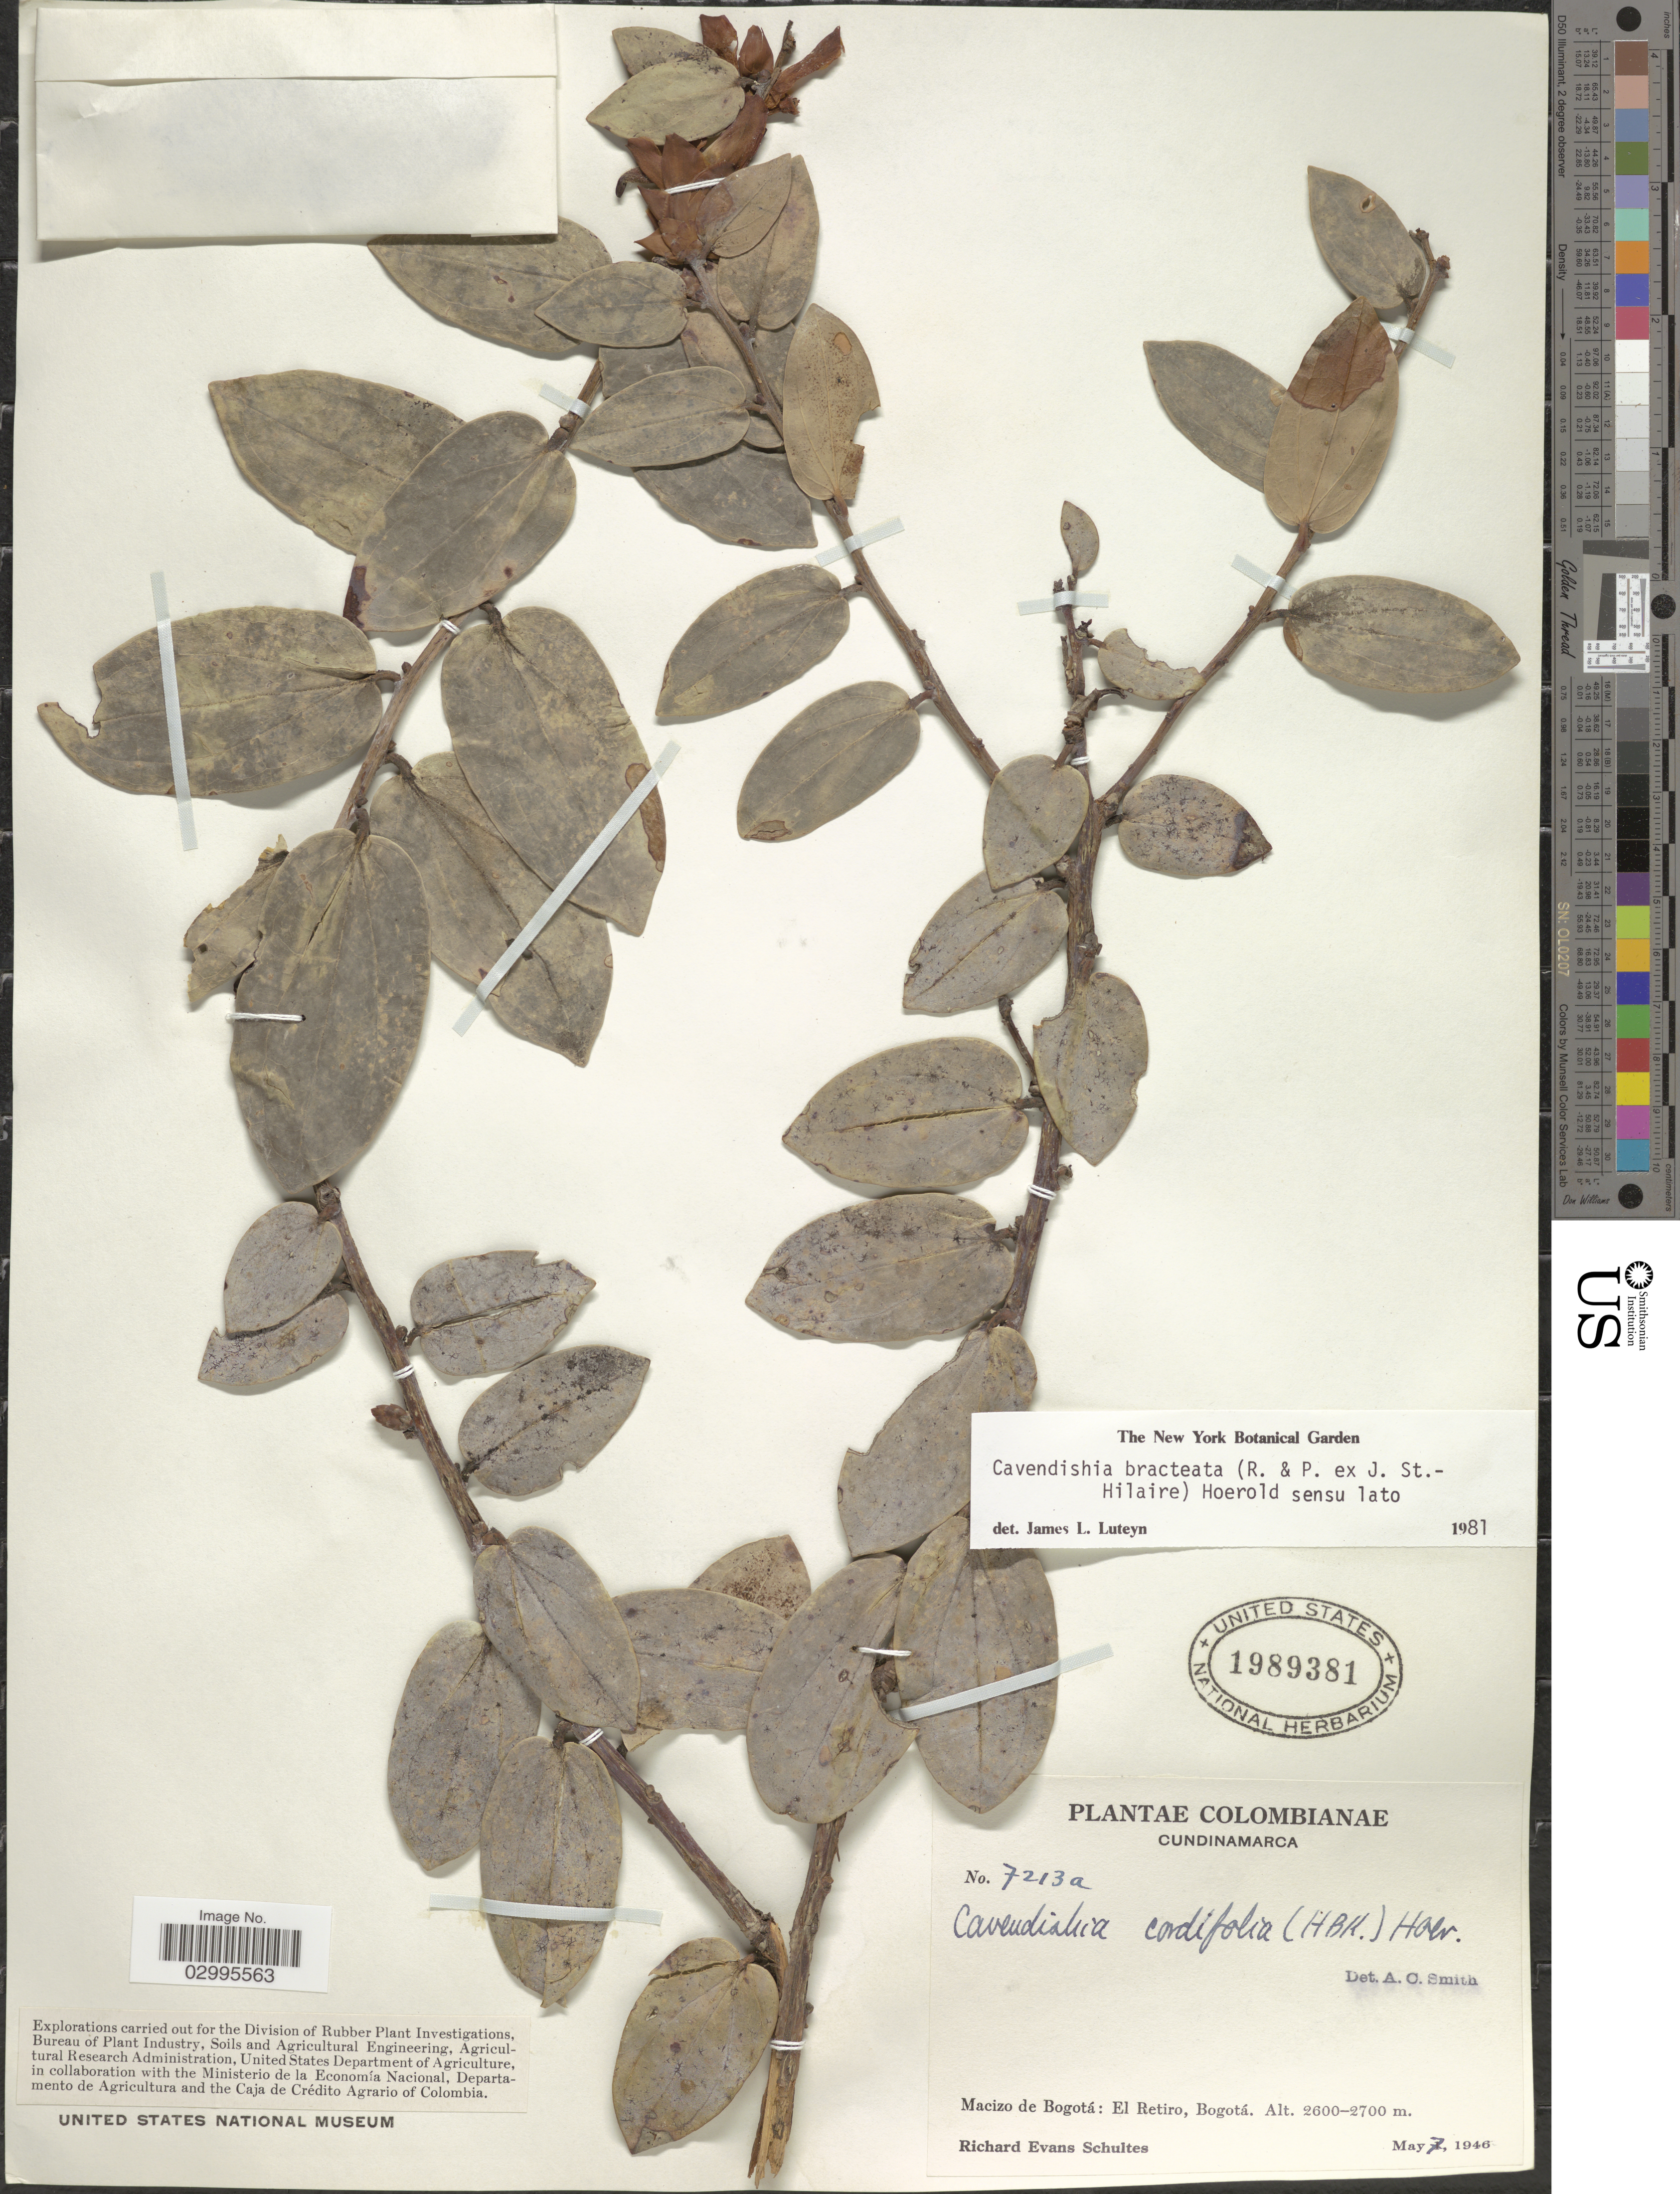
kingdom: Plantae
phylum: Tracheophyta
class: Magnoliopsida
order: Ericales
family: Ericaceae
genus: Cavendishia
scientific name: Cavendishia bracteata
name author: (Ruiz & Pav. ex J. St.-Hil.) Hoerold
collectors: R. E. Schultes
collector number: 7213a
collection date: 1946-05-07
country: Colombia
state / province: Cundinamarca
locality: Macizo de Bogotá: El Retiro, Bogotá.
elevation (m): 2600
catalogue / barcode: US 1989381